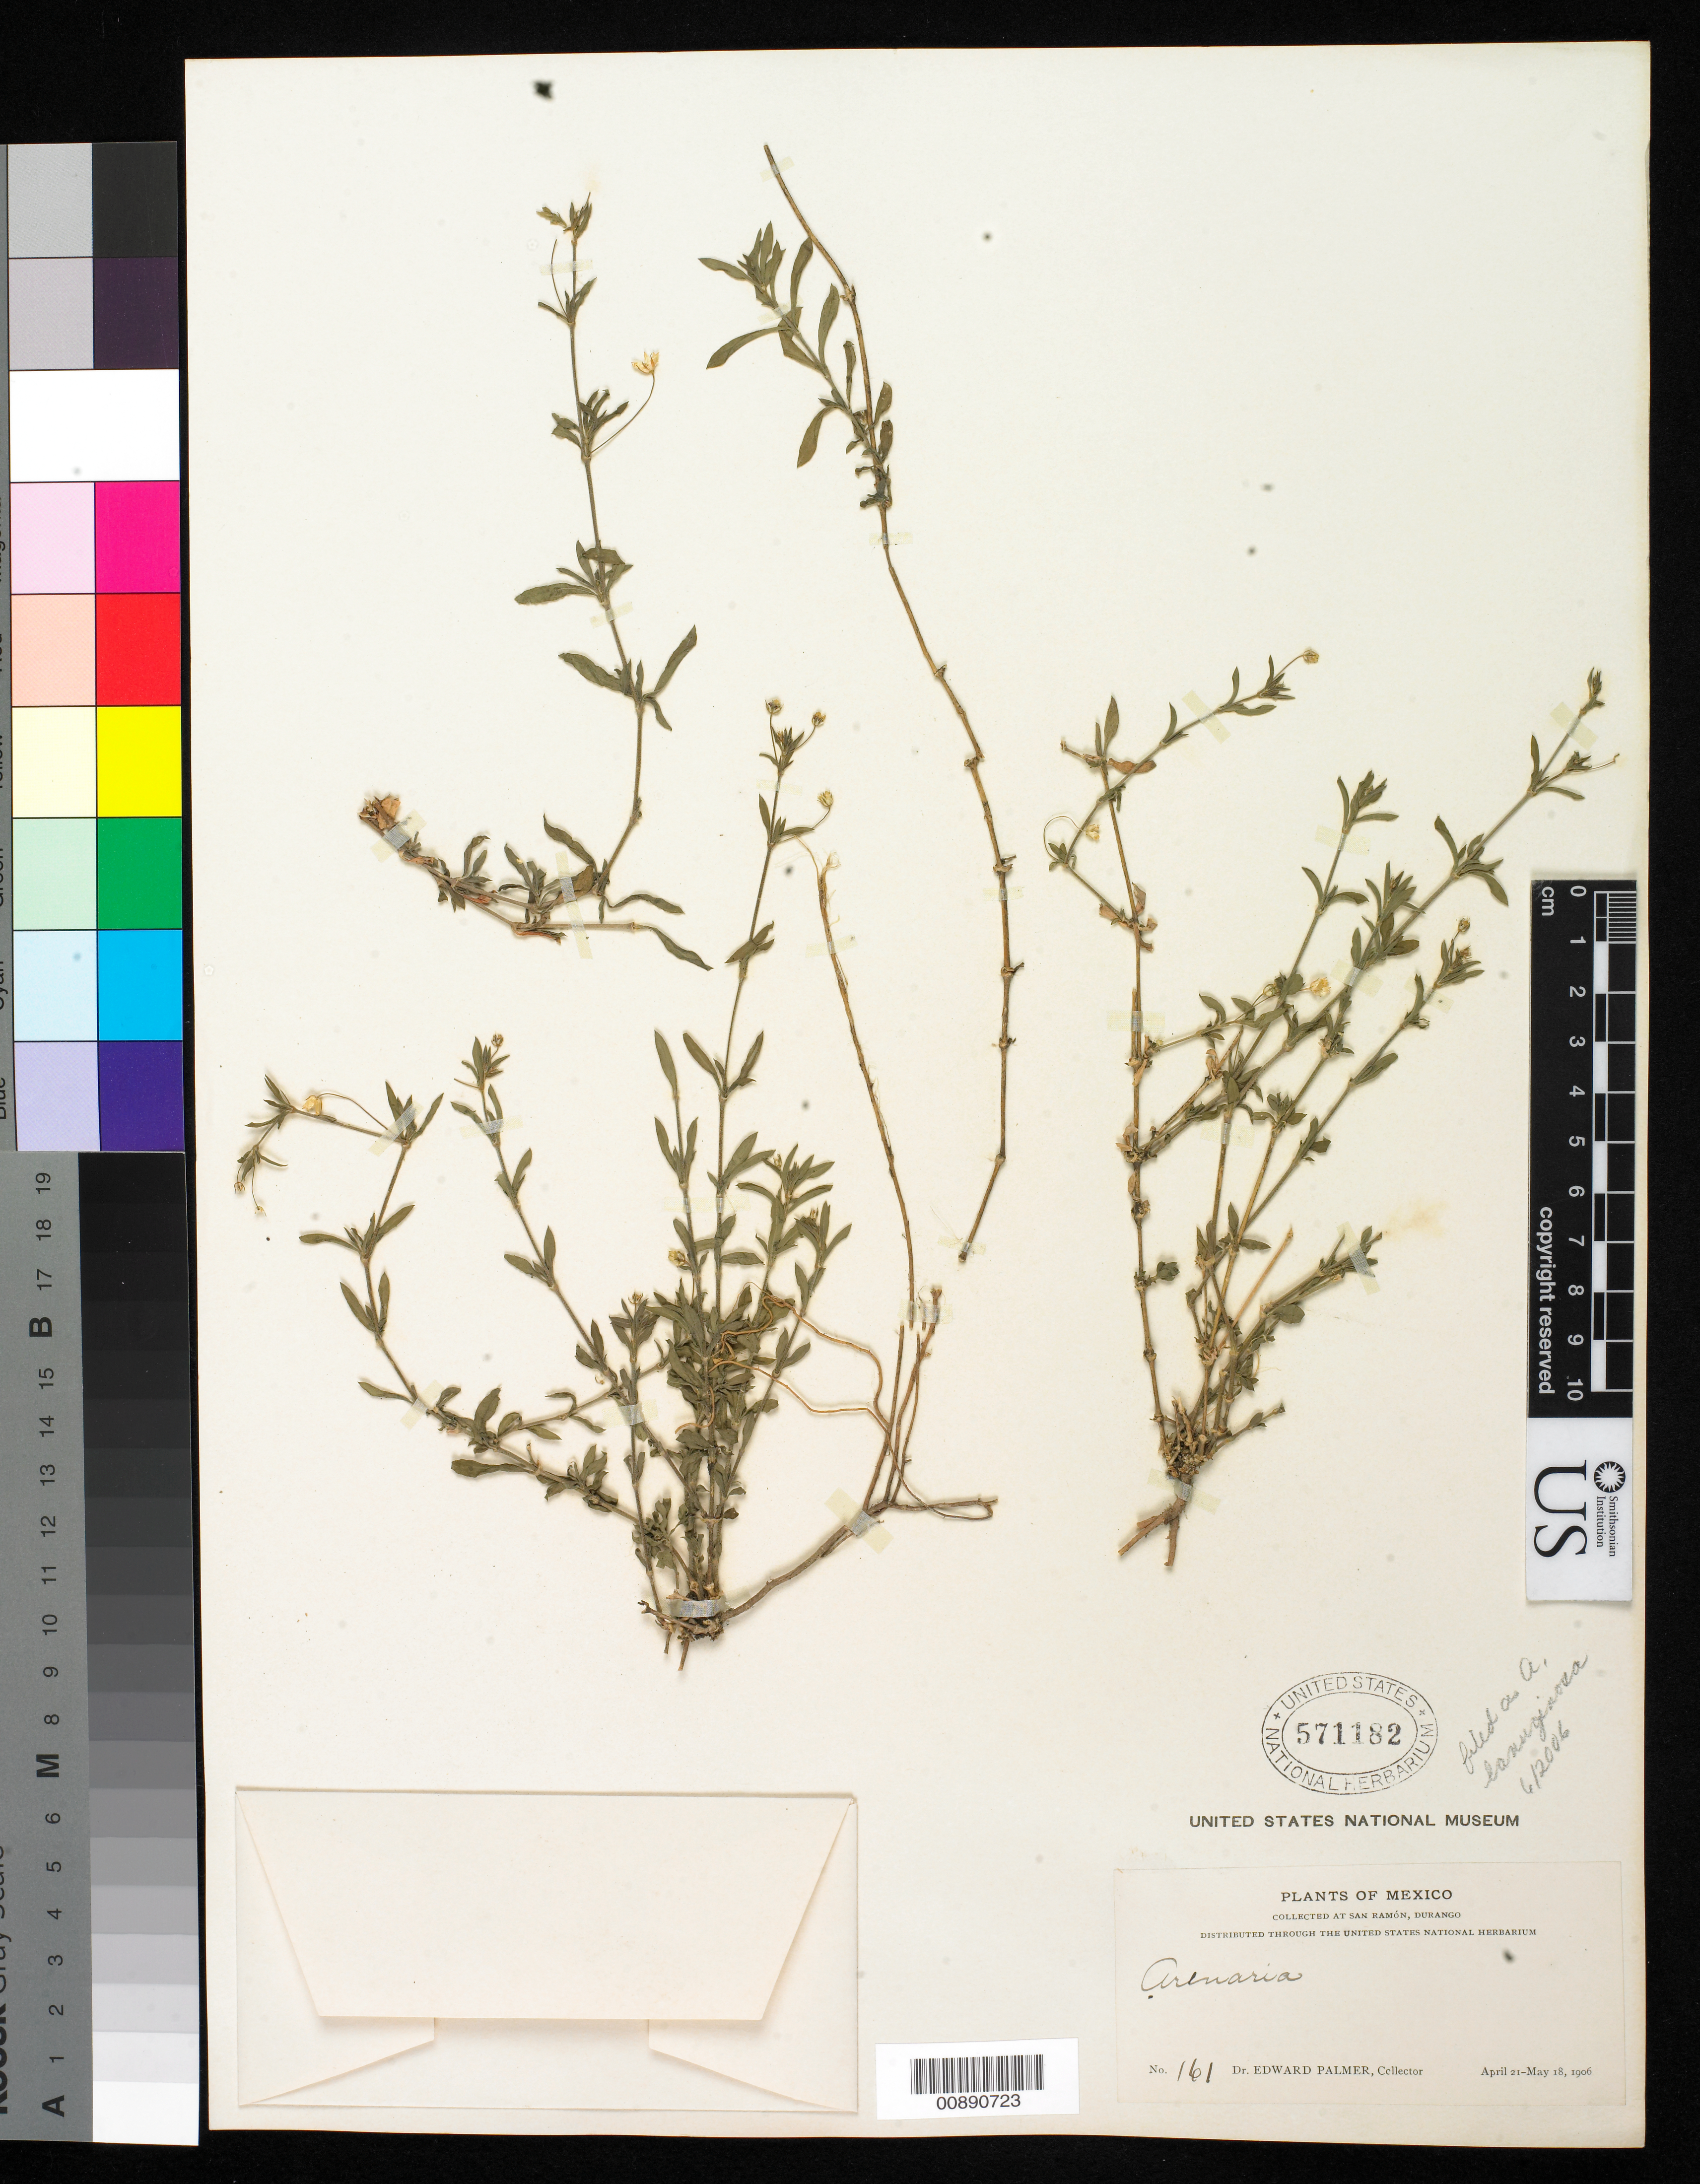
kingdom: Plantae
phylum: Tracheophyta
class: Magnoliopsida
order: Caryophyllales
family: Caryophyllaceae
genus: Arenaria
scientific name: Arenaria lanuginosa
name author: (Michx.) Rohrb.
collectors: E. Palmer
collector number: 161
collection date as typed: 21 Apr 1906 to 18 May 1906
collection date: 1906-04-21/1906-05-18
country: Mexico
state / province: Durango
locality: San Ramón, Durango.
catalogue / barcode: US 571182